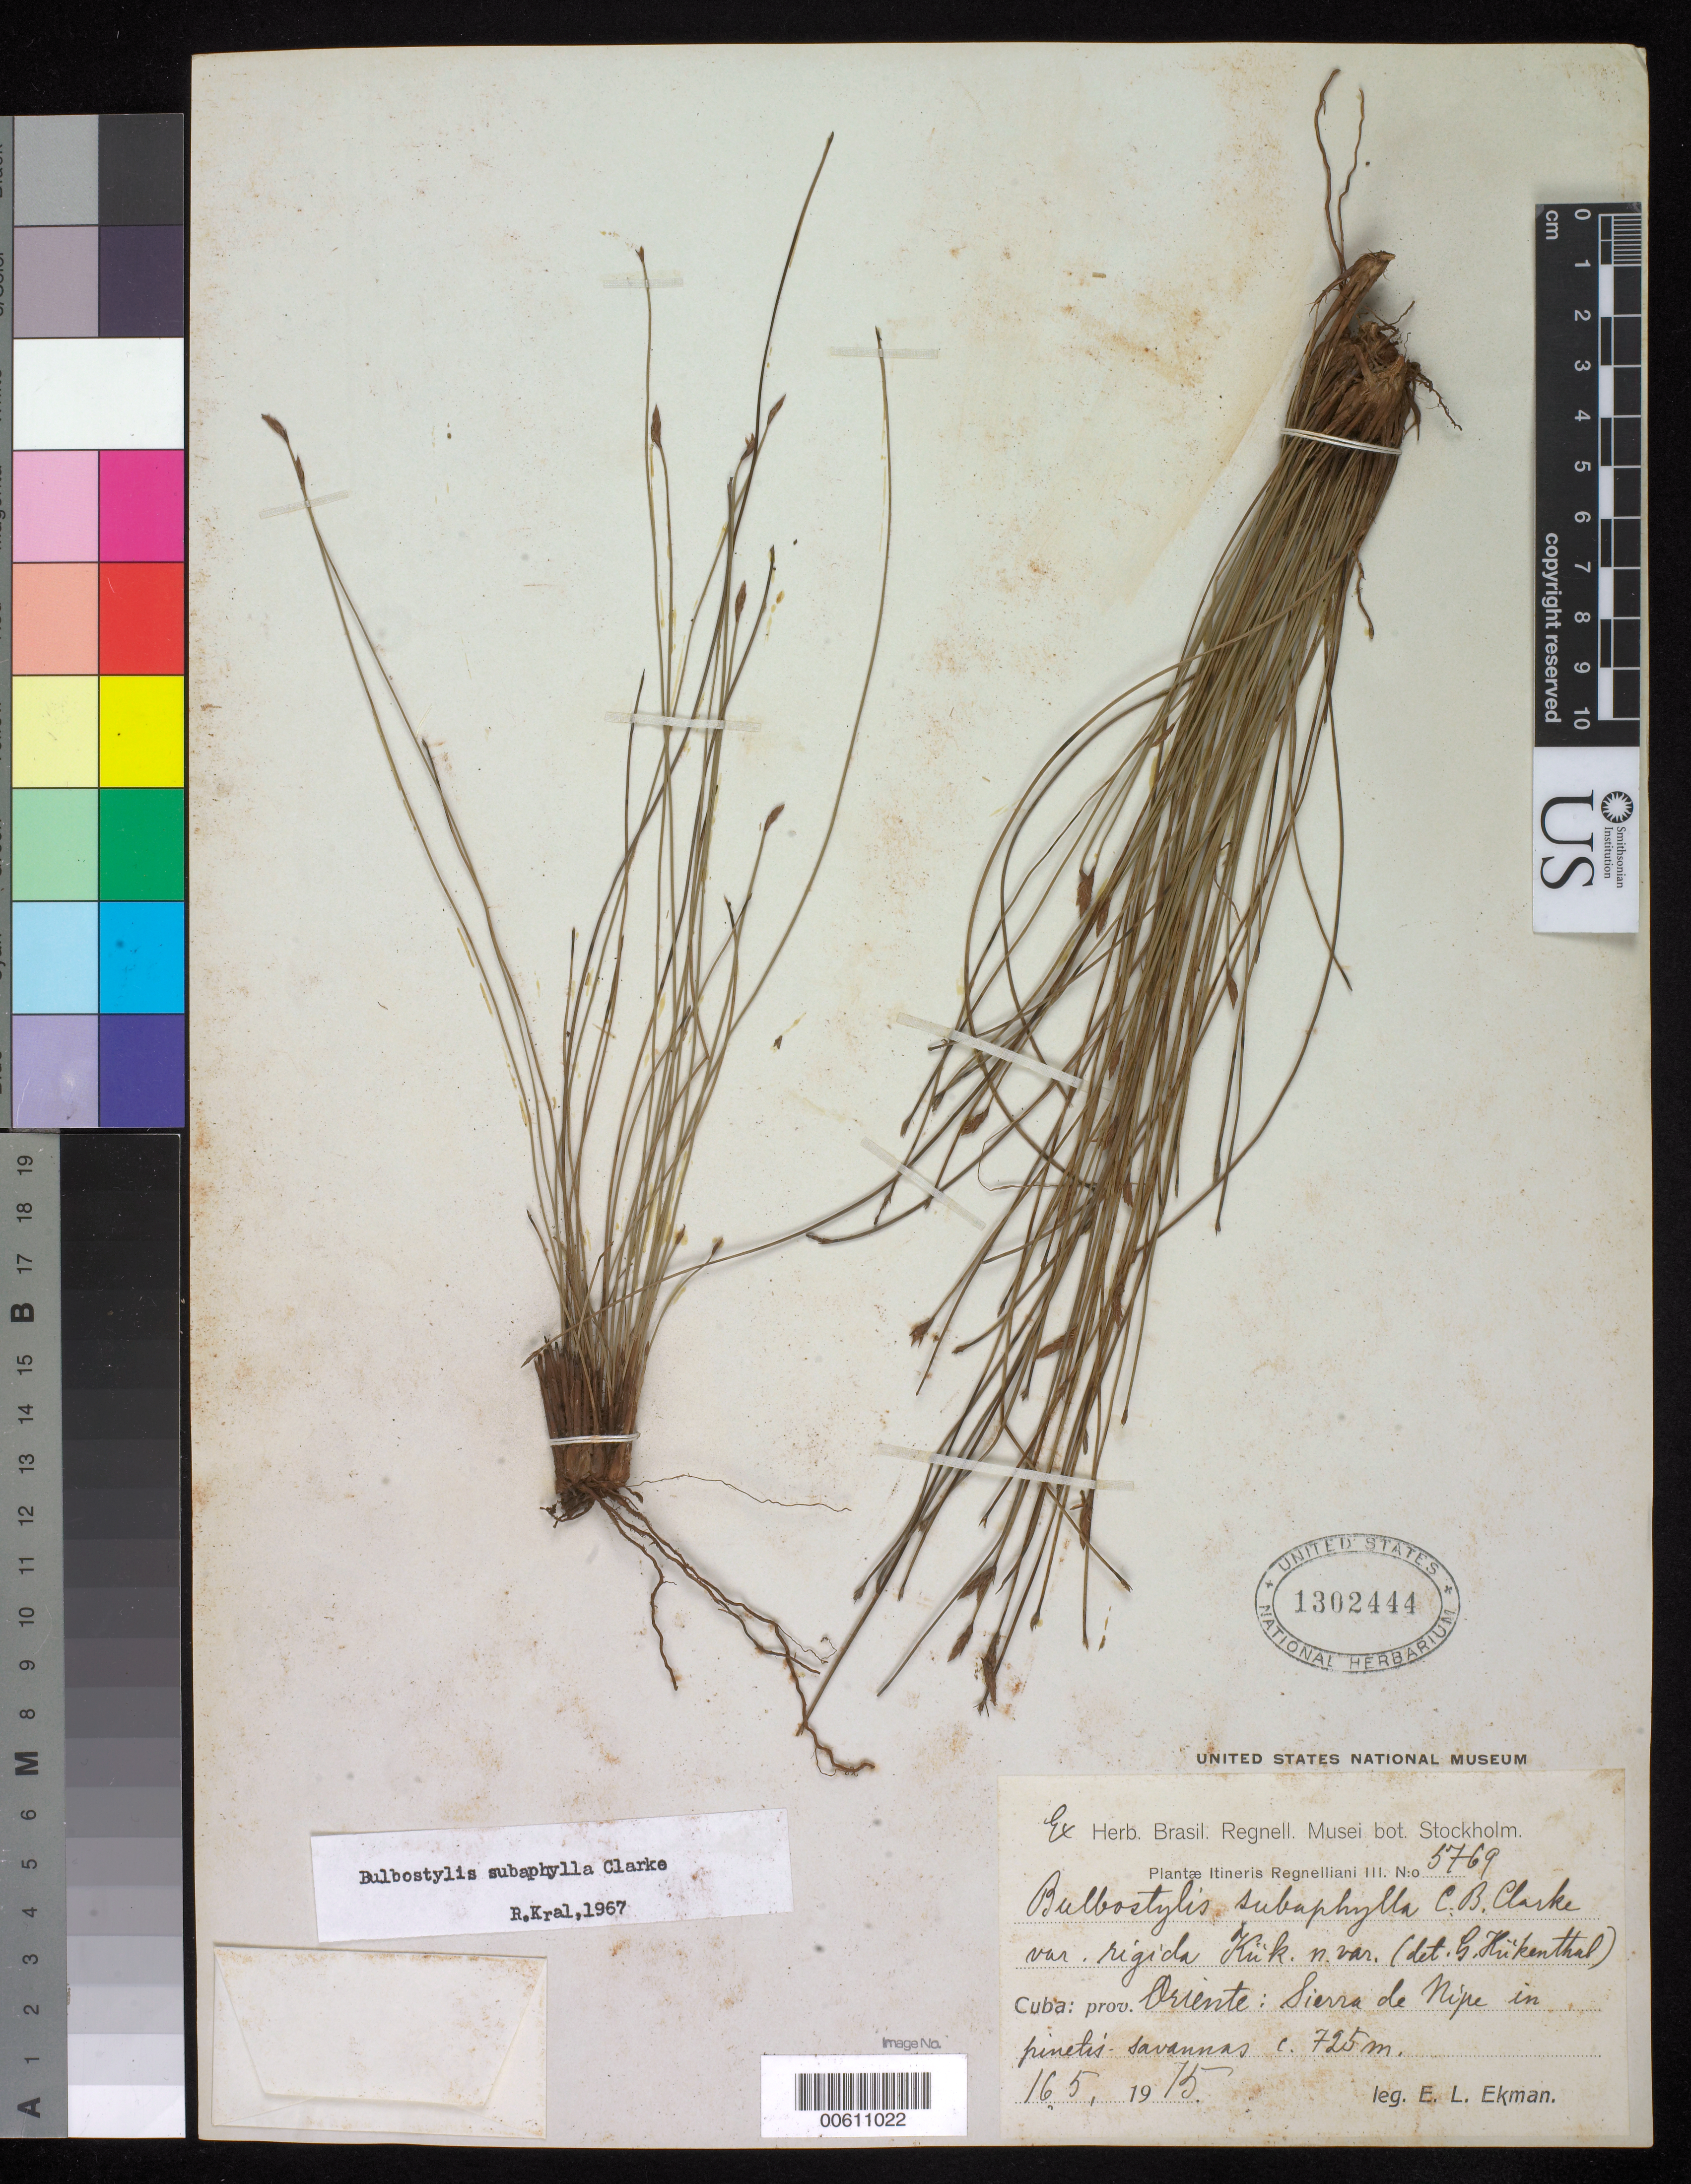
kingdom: Plantae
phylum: Tracheophyta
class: Liliopsida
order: Poales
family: Cyperaceae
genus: Bulbostylis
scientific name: Bulbostylis subaphylla var. rigida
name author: Kük.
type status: Syntype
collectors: E. L. Ekman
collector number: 5769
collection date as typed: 16 May 1915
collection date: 1915-05-16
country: Cuba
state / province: Oriente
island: Greater Antilles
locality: Sierra de Nipe in pinetis savannas.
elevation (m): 725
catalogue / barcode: US 1302444